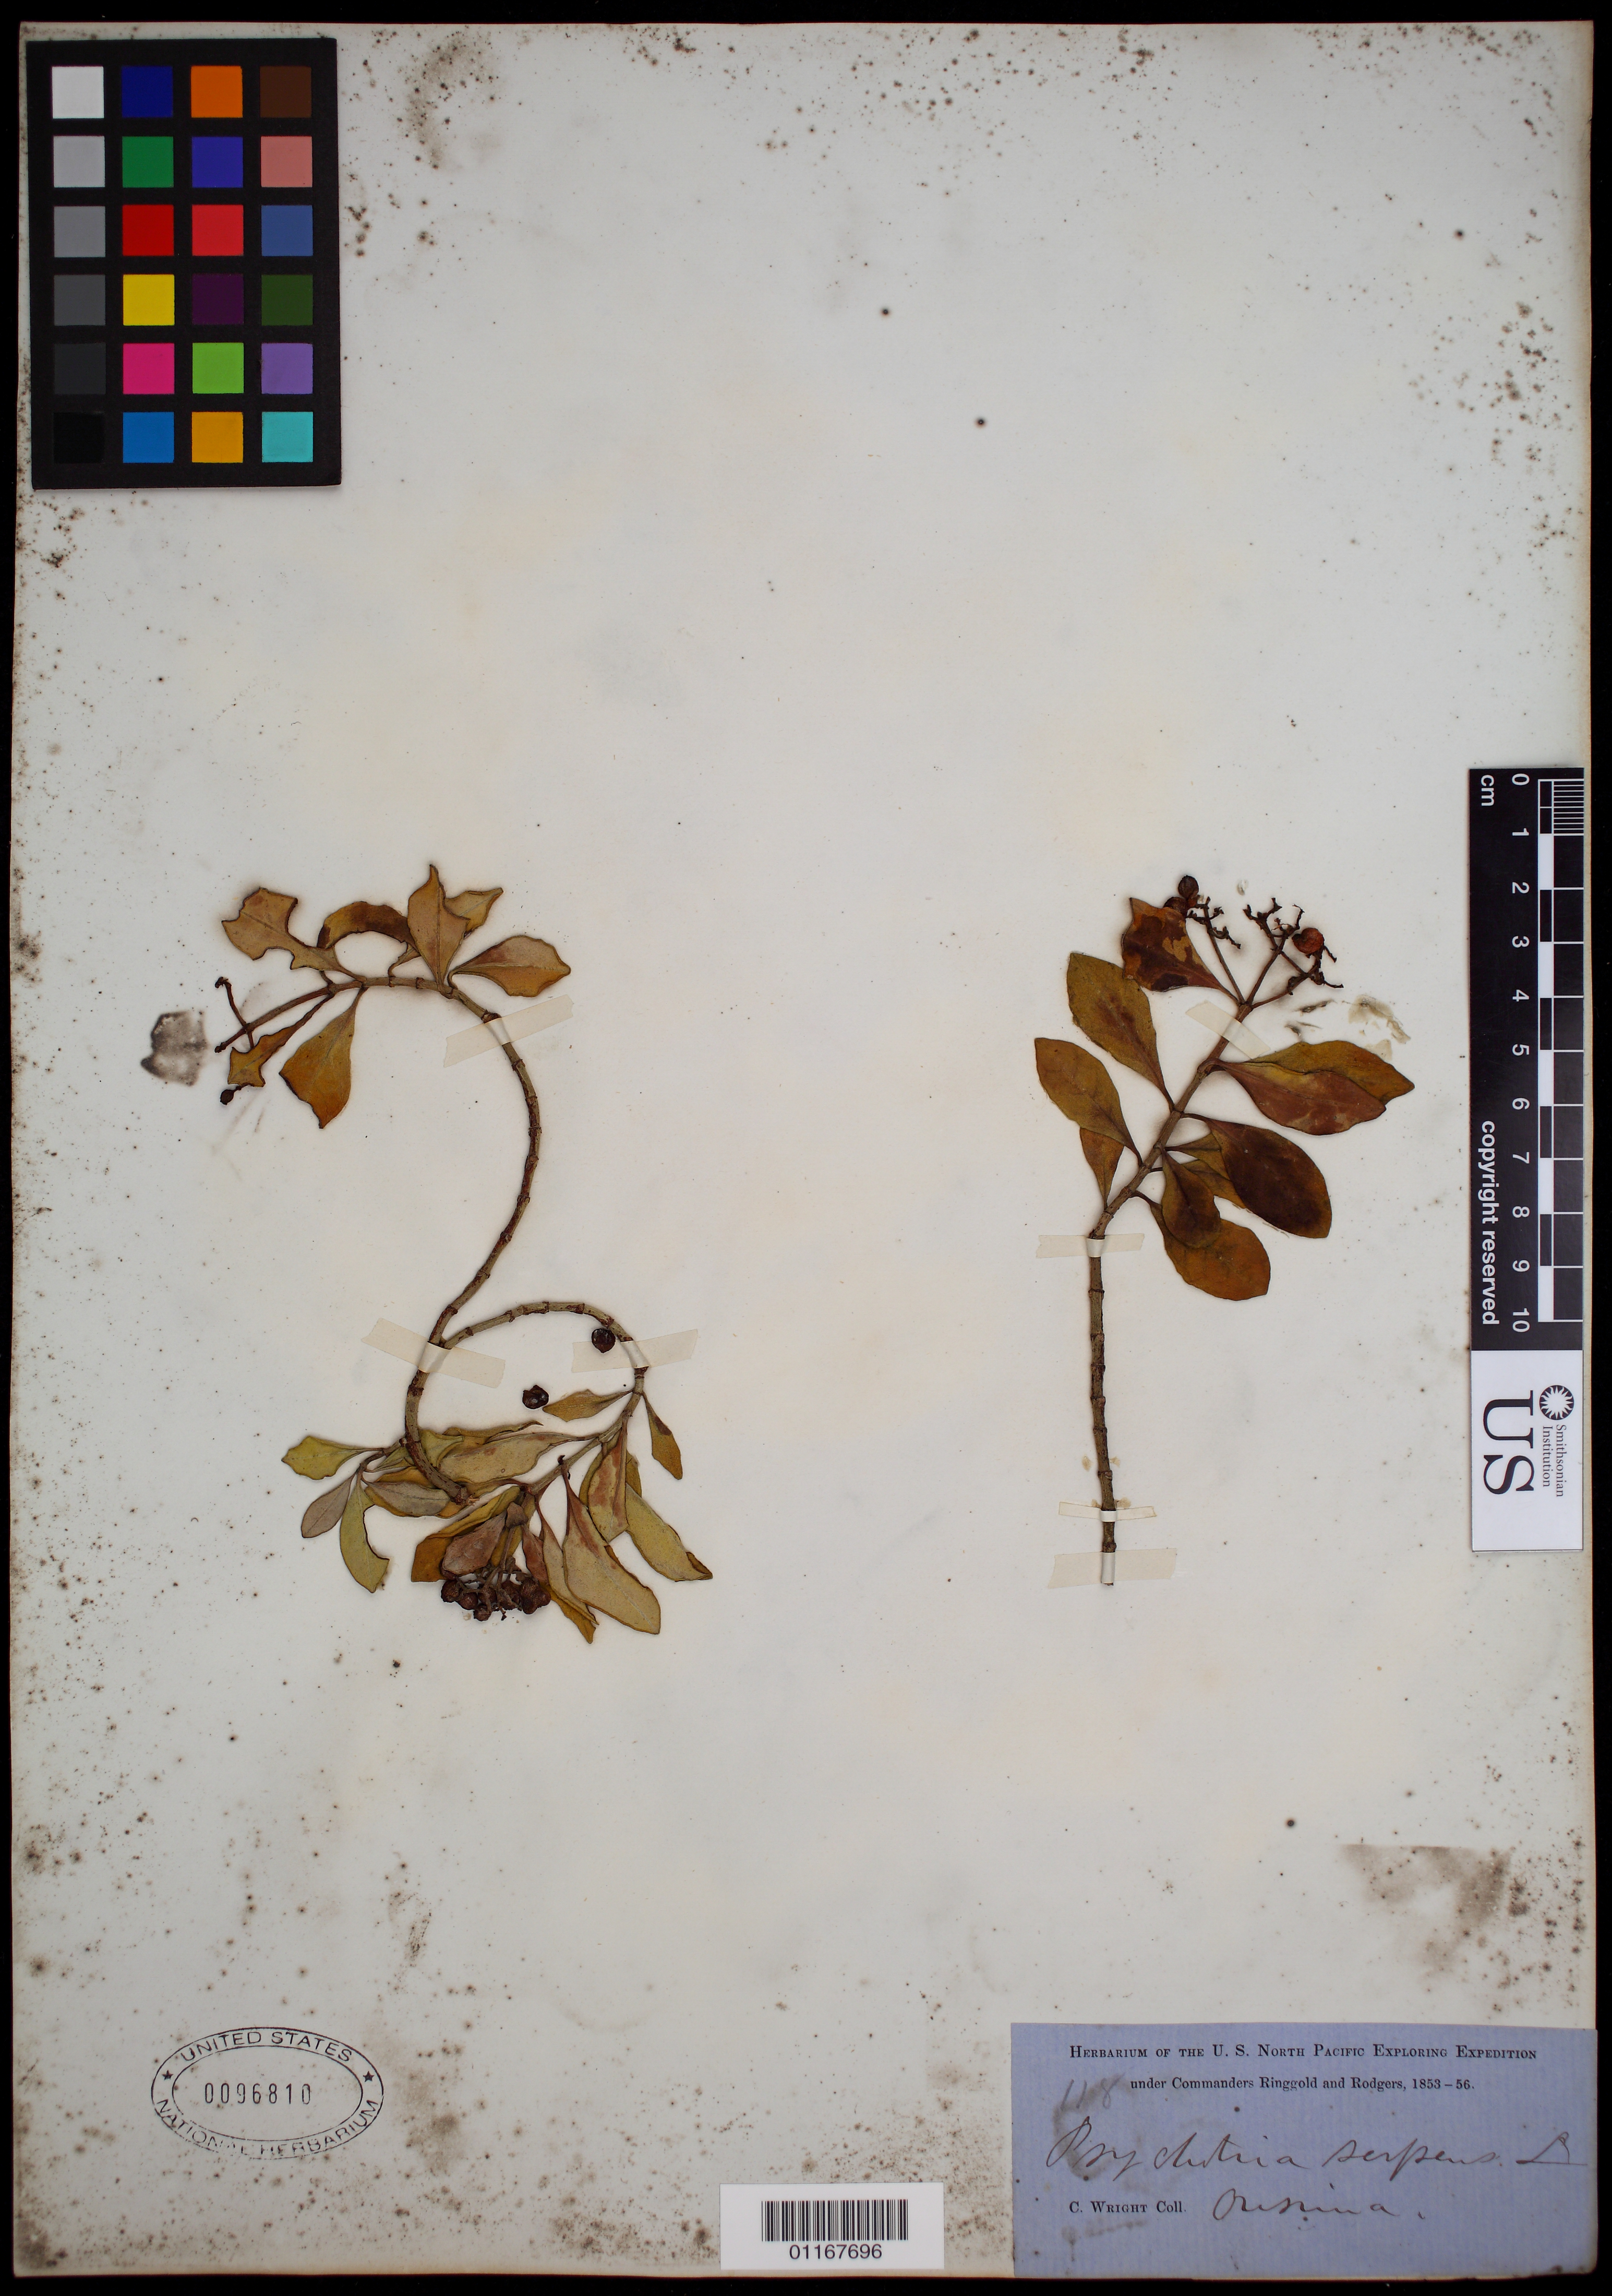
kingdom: Plantae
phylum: Tracheophyta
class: Magnoliopsida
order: Gentianales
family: Rubiaceae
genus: Psychotria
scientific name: Psychotria serpens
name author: L.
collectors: C. Wright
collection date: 1853/1856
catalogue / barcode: US 96810